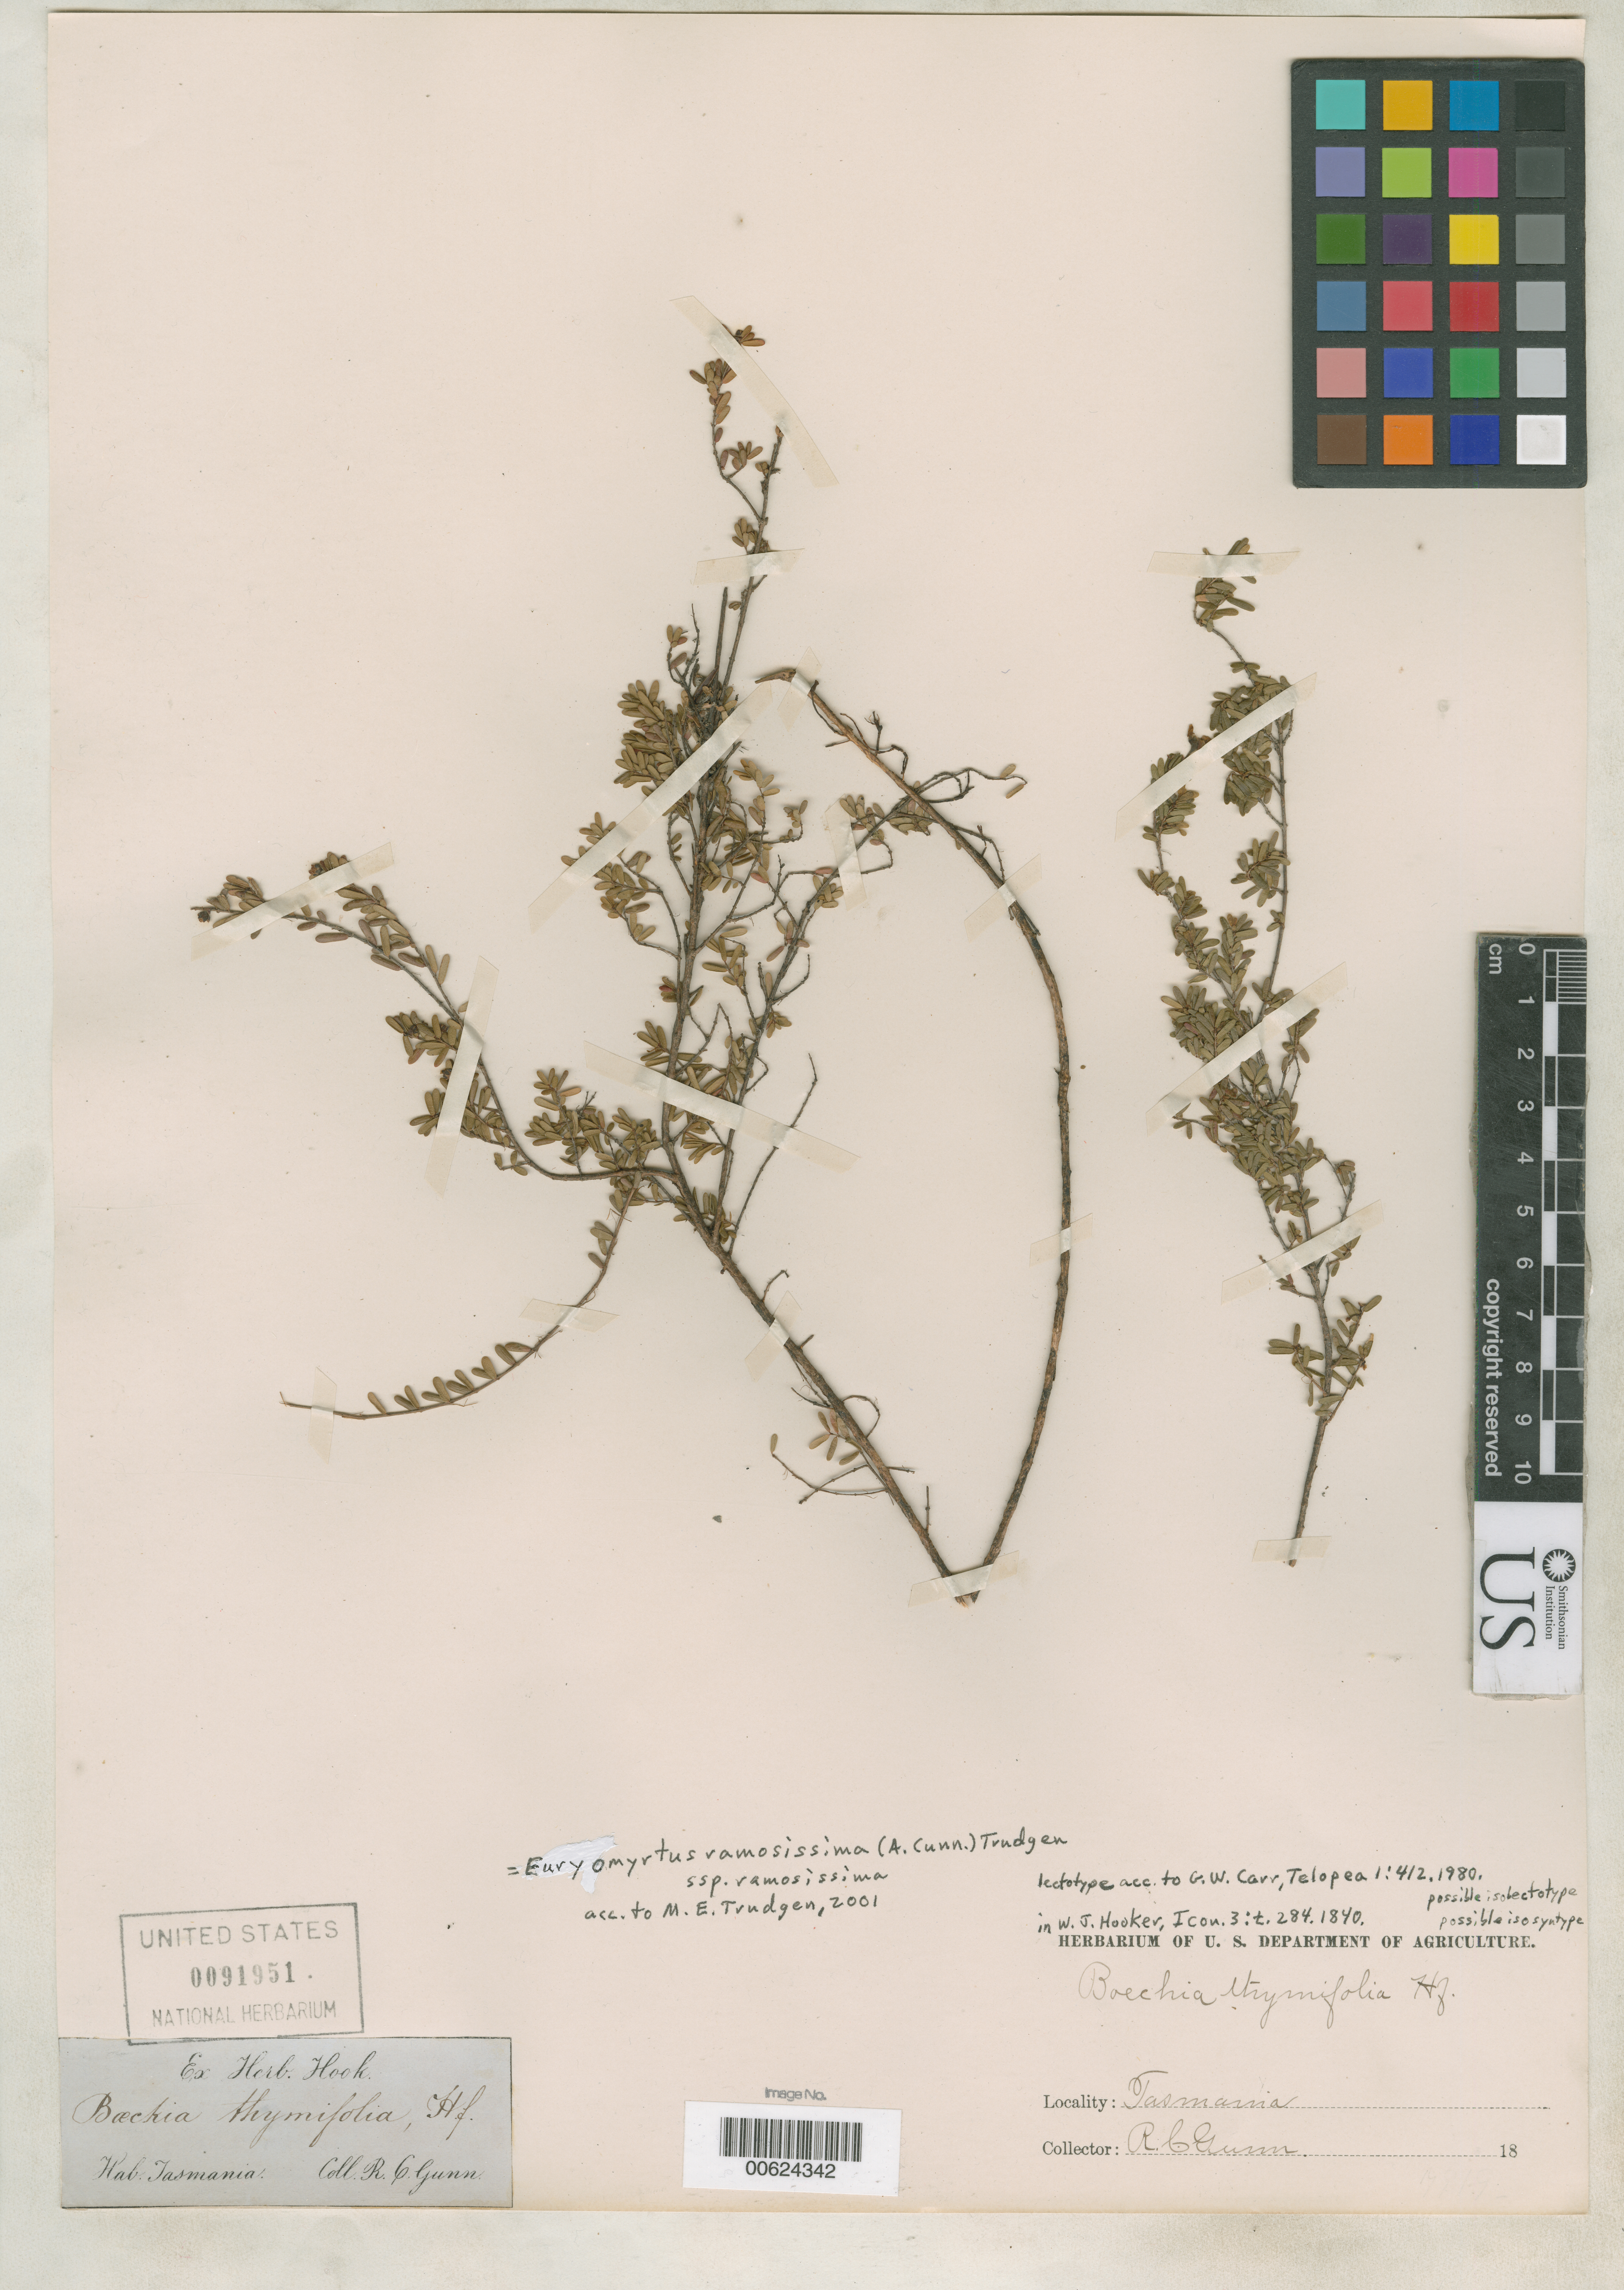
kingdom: Plantae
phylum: Tracheophyta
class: Magnoliopsida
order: Myrtales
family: Myrtaceae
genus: Baeckea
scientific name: Baeckea thymifolia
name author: Hook. f.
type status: Isolectotype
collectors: R. Gunn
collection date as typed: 18--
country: Australia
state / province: Tasmania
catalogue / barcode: US 91951